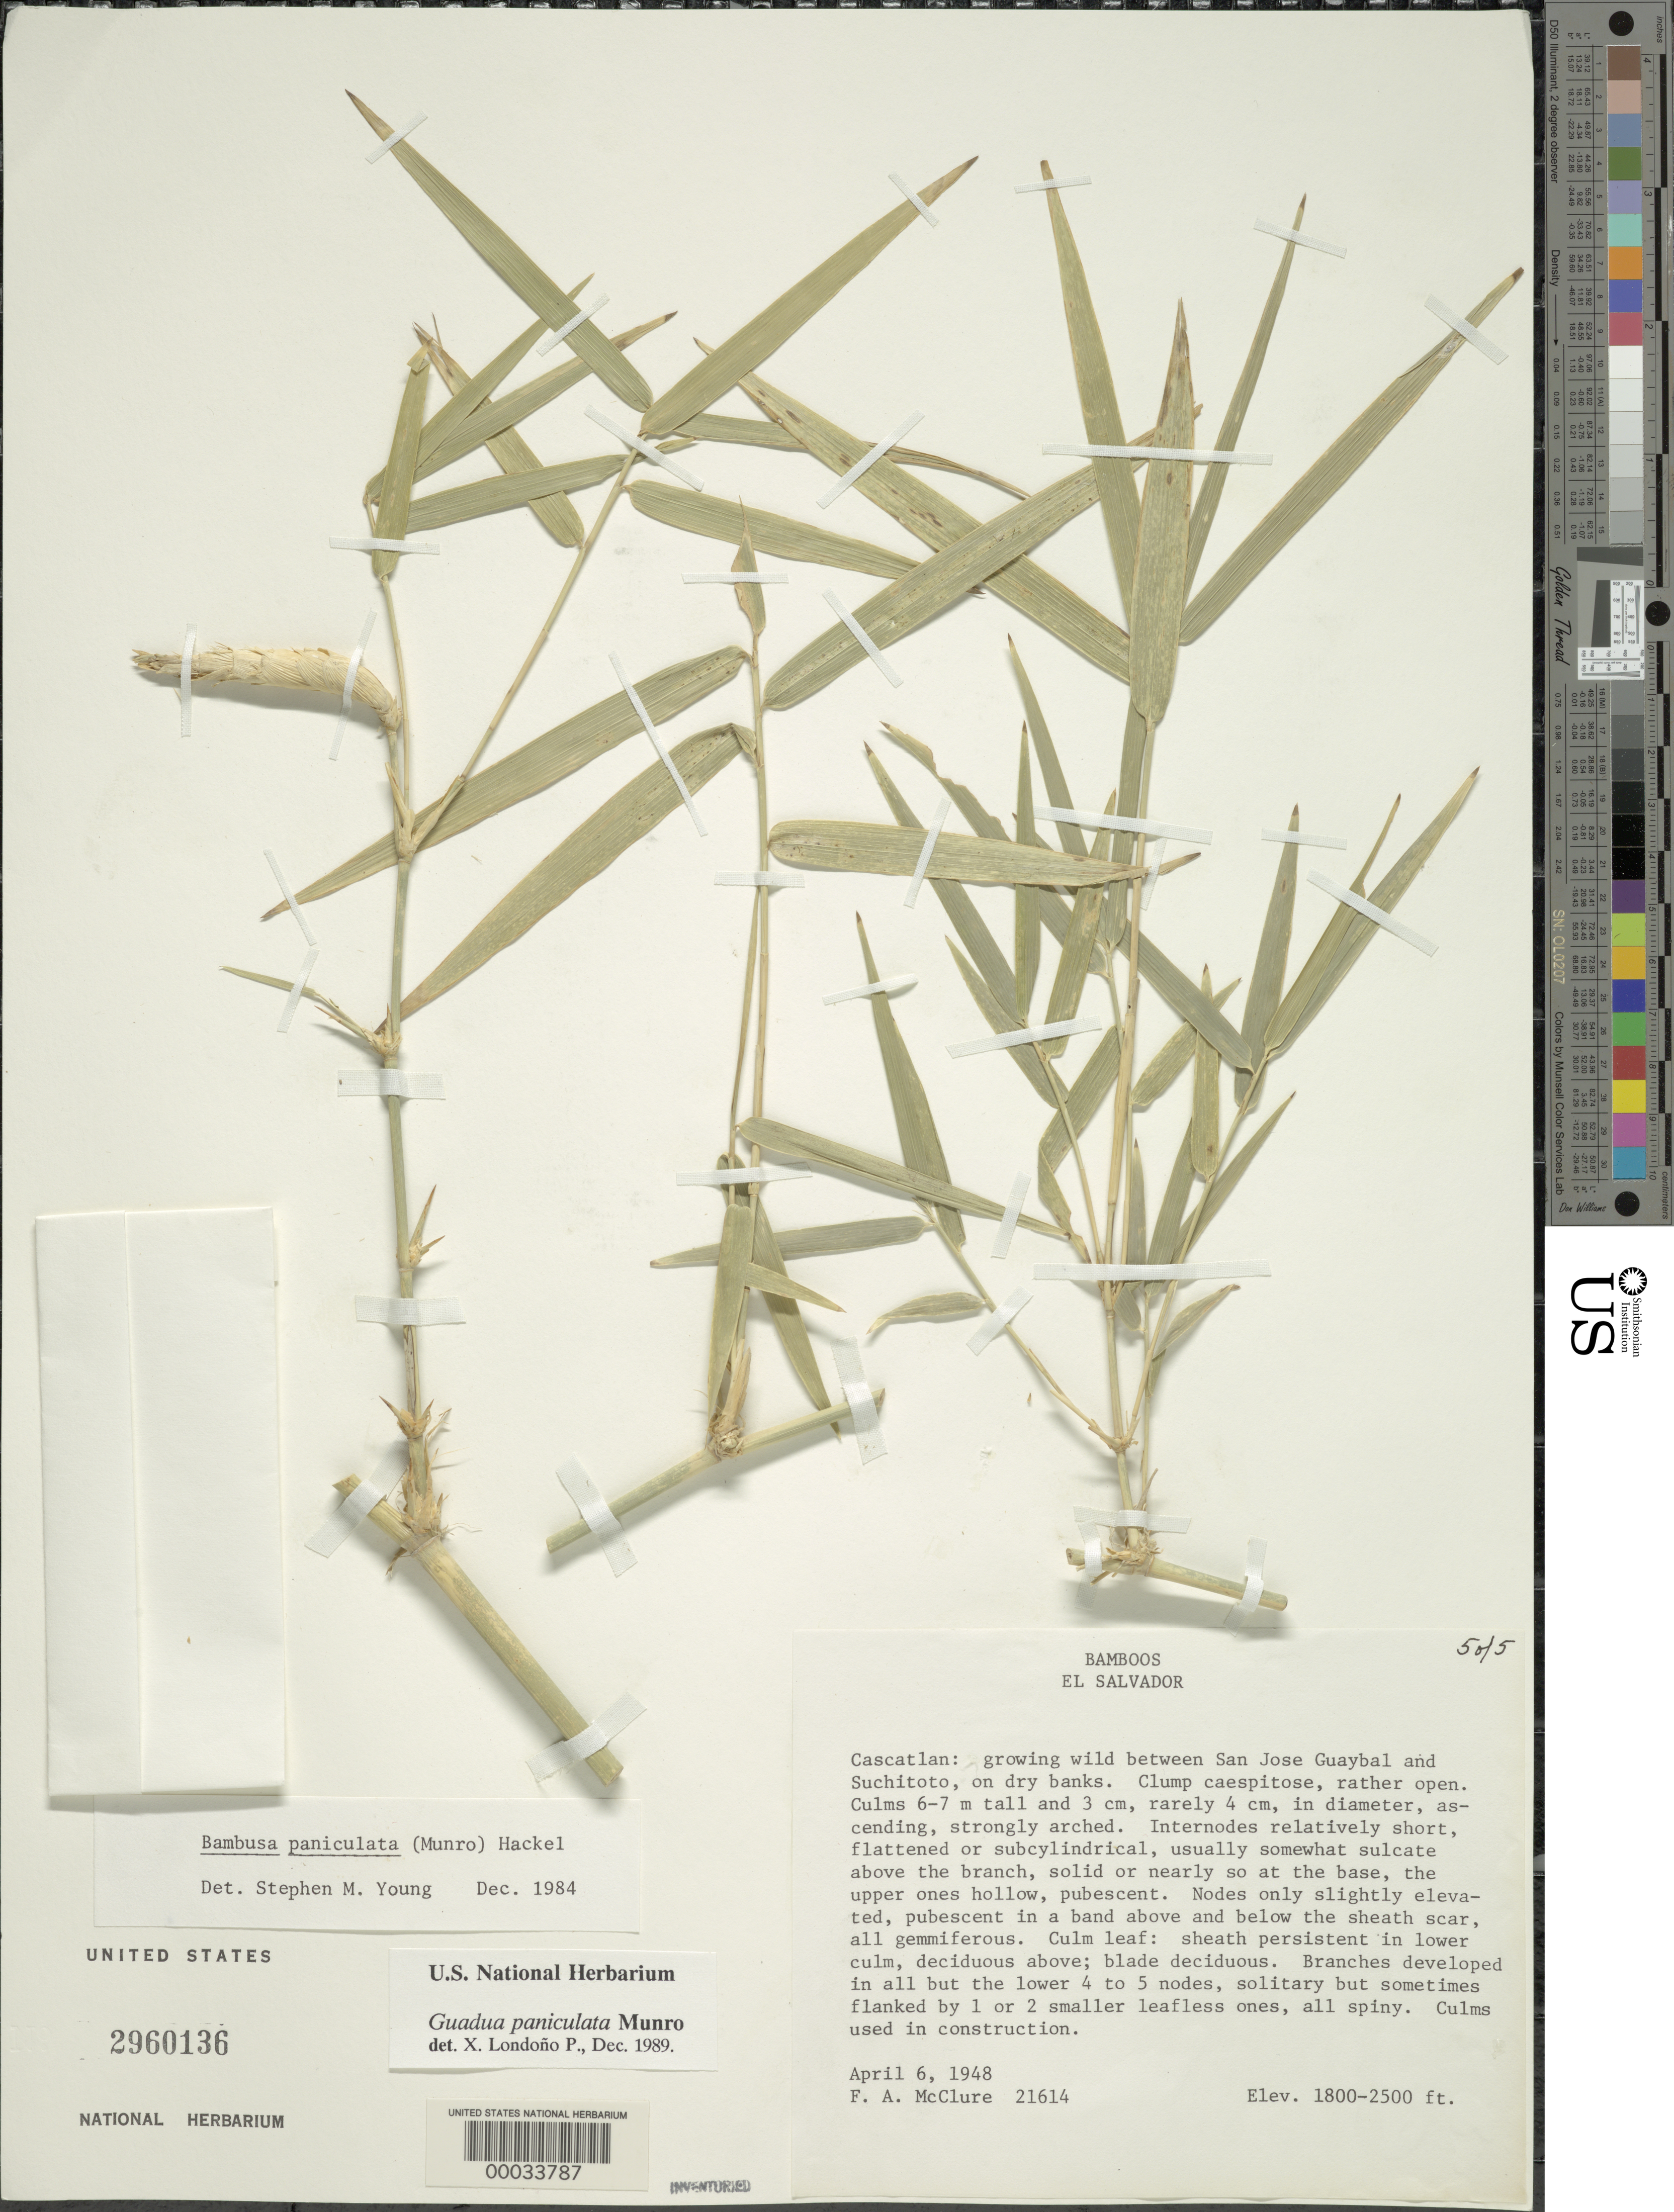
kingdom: Plantae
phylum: Tracheophyta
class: Liliopsida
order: Poales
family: Poaceae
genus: Guadua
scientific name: Guadua refracta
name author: Munro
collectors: F. A. McClure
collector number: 21614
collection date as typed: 06 Apr 1948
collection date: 1948-04-06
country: El Salvador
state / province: Cuscatlán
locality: San Jose Guaybal, Suchitoto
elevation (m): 549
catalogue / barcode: US 2960136